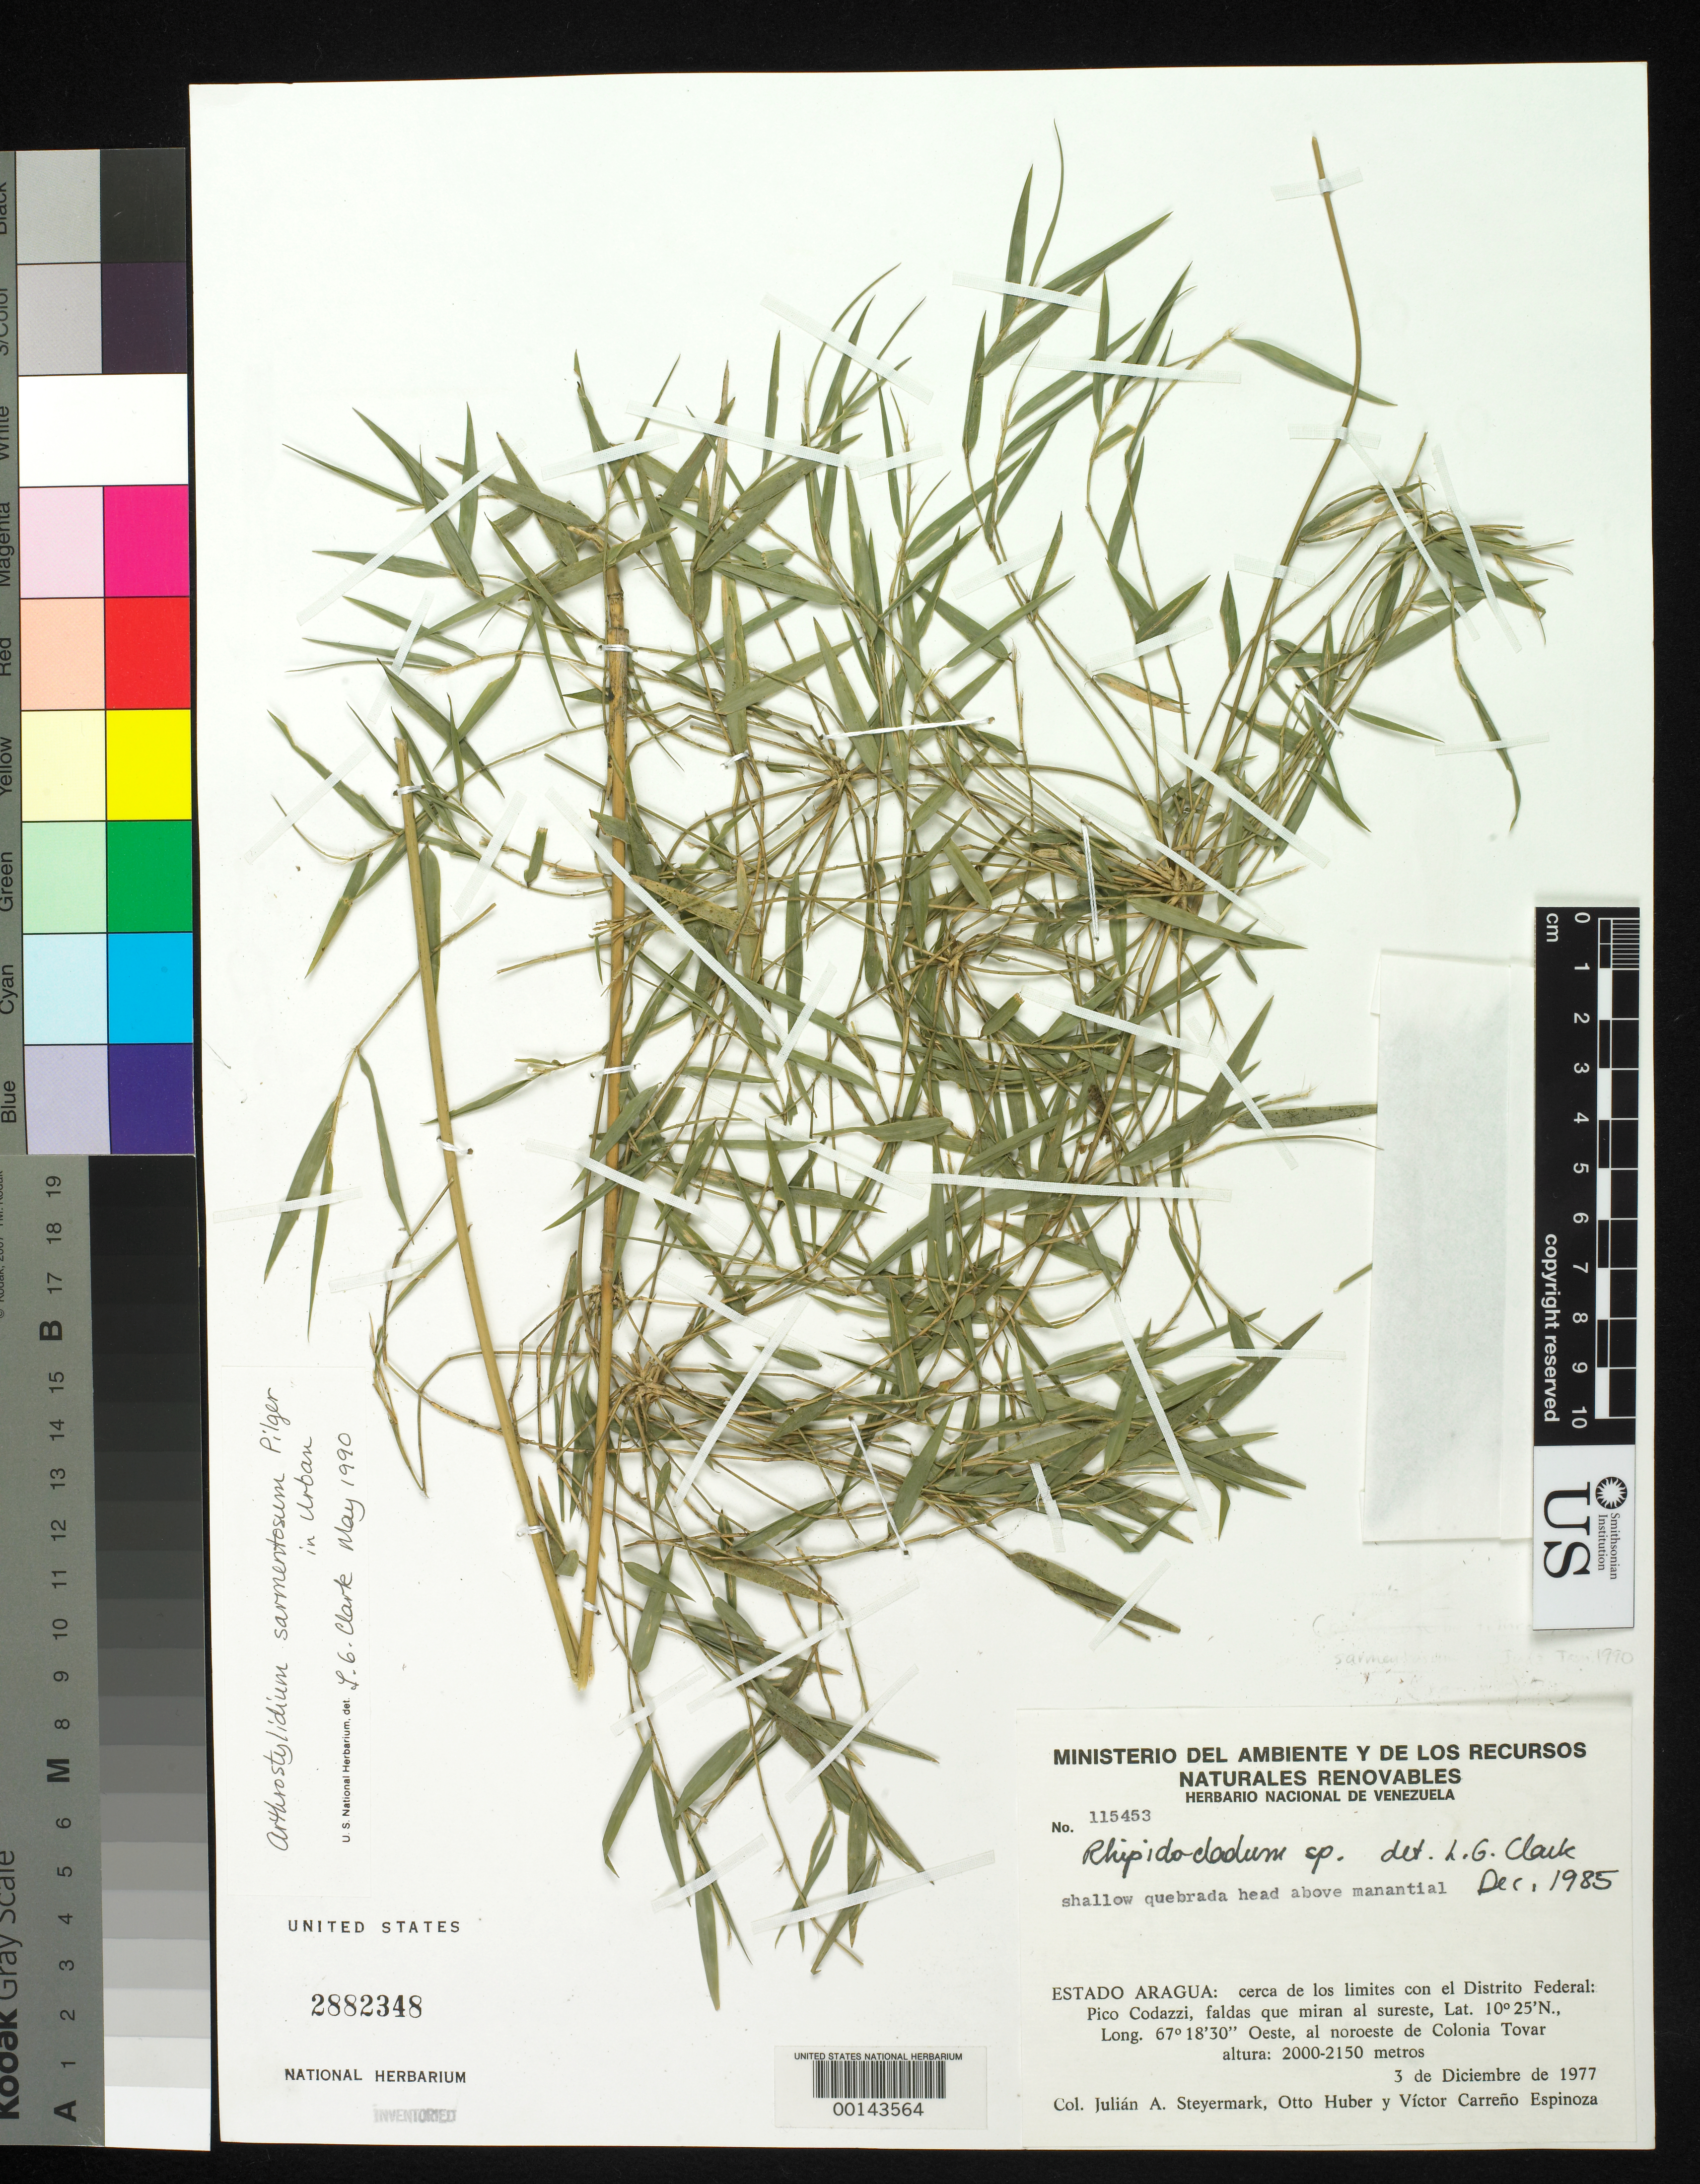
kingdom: Plantae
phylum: Tracheophyta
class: Liliopsida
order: Poales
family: Poaceae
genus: Arthrostylidium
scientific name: Arthrostylidium sarmentosum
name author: Pilg. in Urb.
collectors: J. Steyermark, O. Huber & V. Carreño E.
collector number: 115453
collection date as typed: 03 Dec 1977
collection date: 1977-12-03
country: Venezuela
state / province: Aragua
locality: Ca the border of the federal district: pico codazzi, foothills that look to the se; e, ne of colonia tovar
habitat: Shallow quebrada head above manantial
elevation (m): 2000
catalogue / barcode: US 2882348